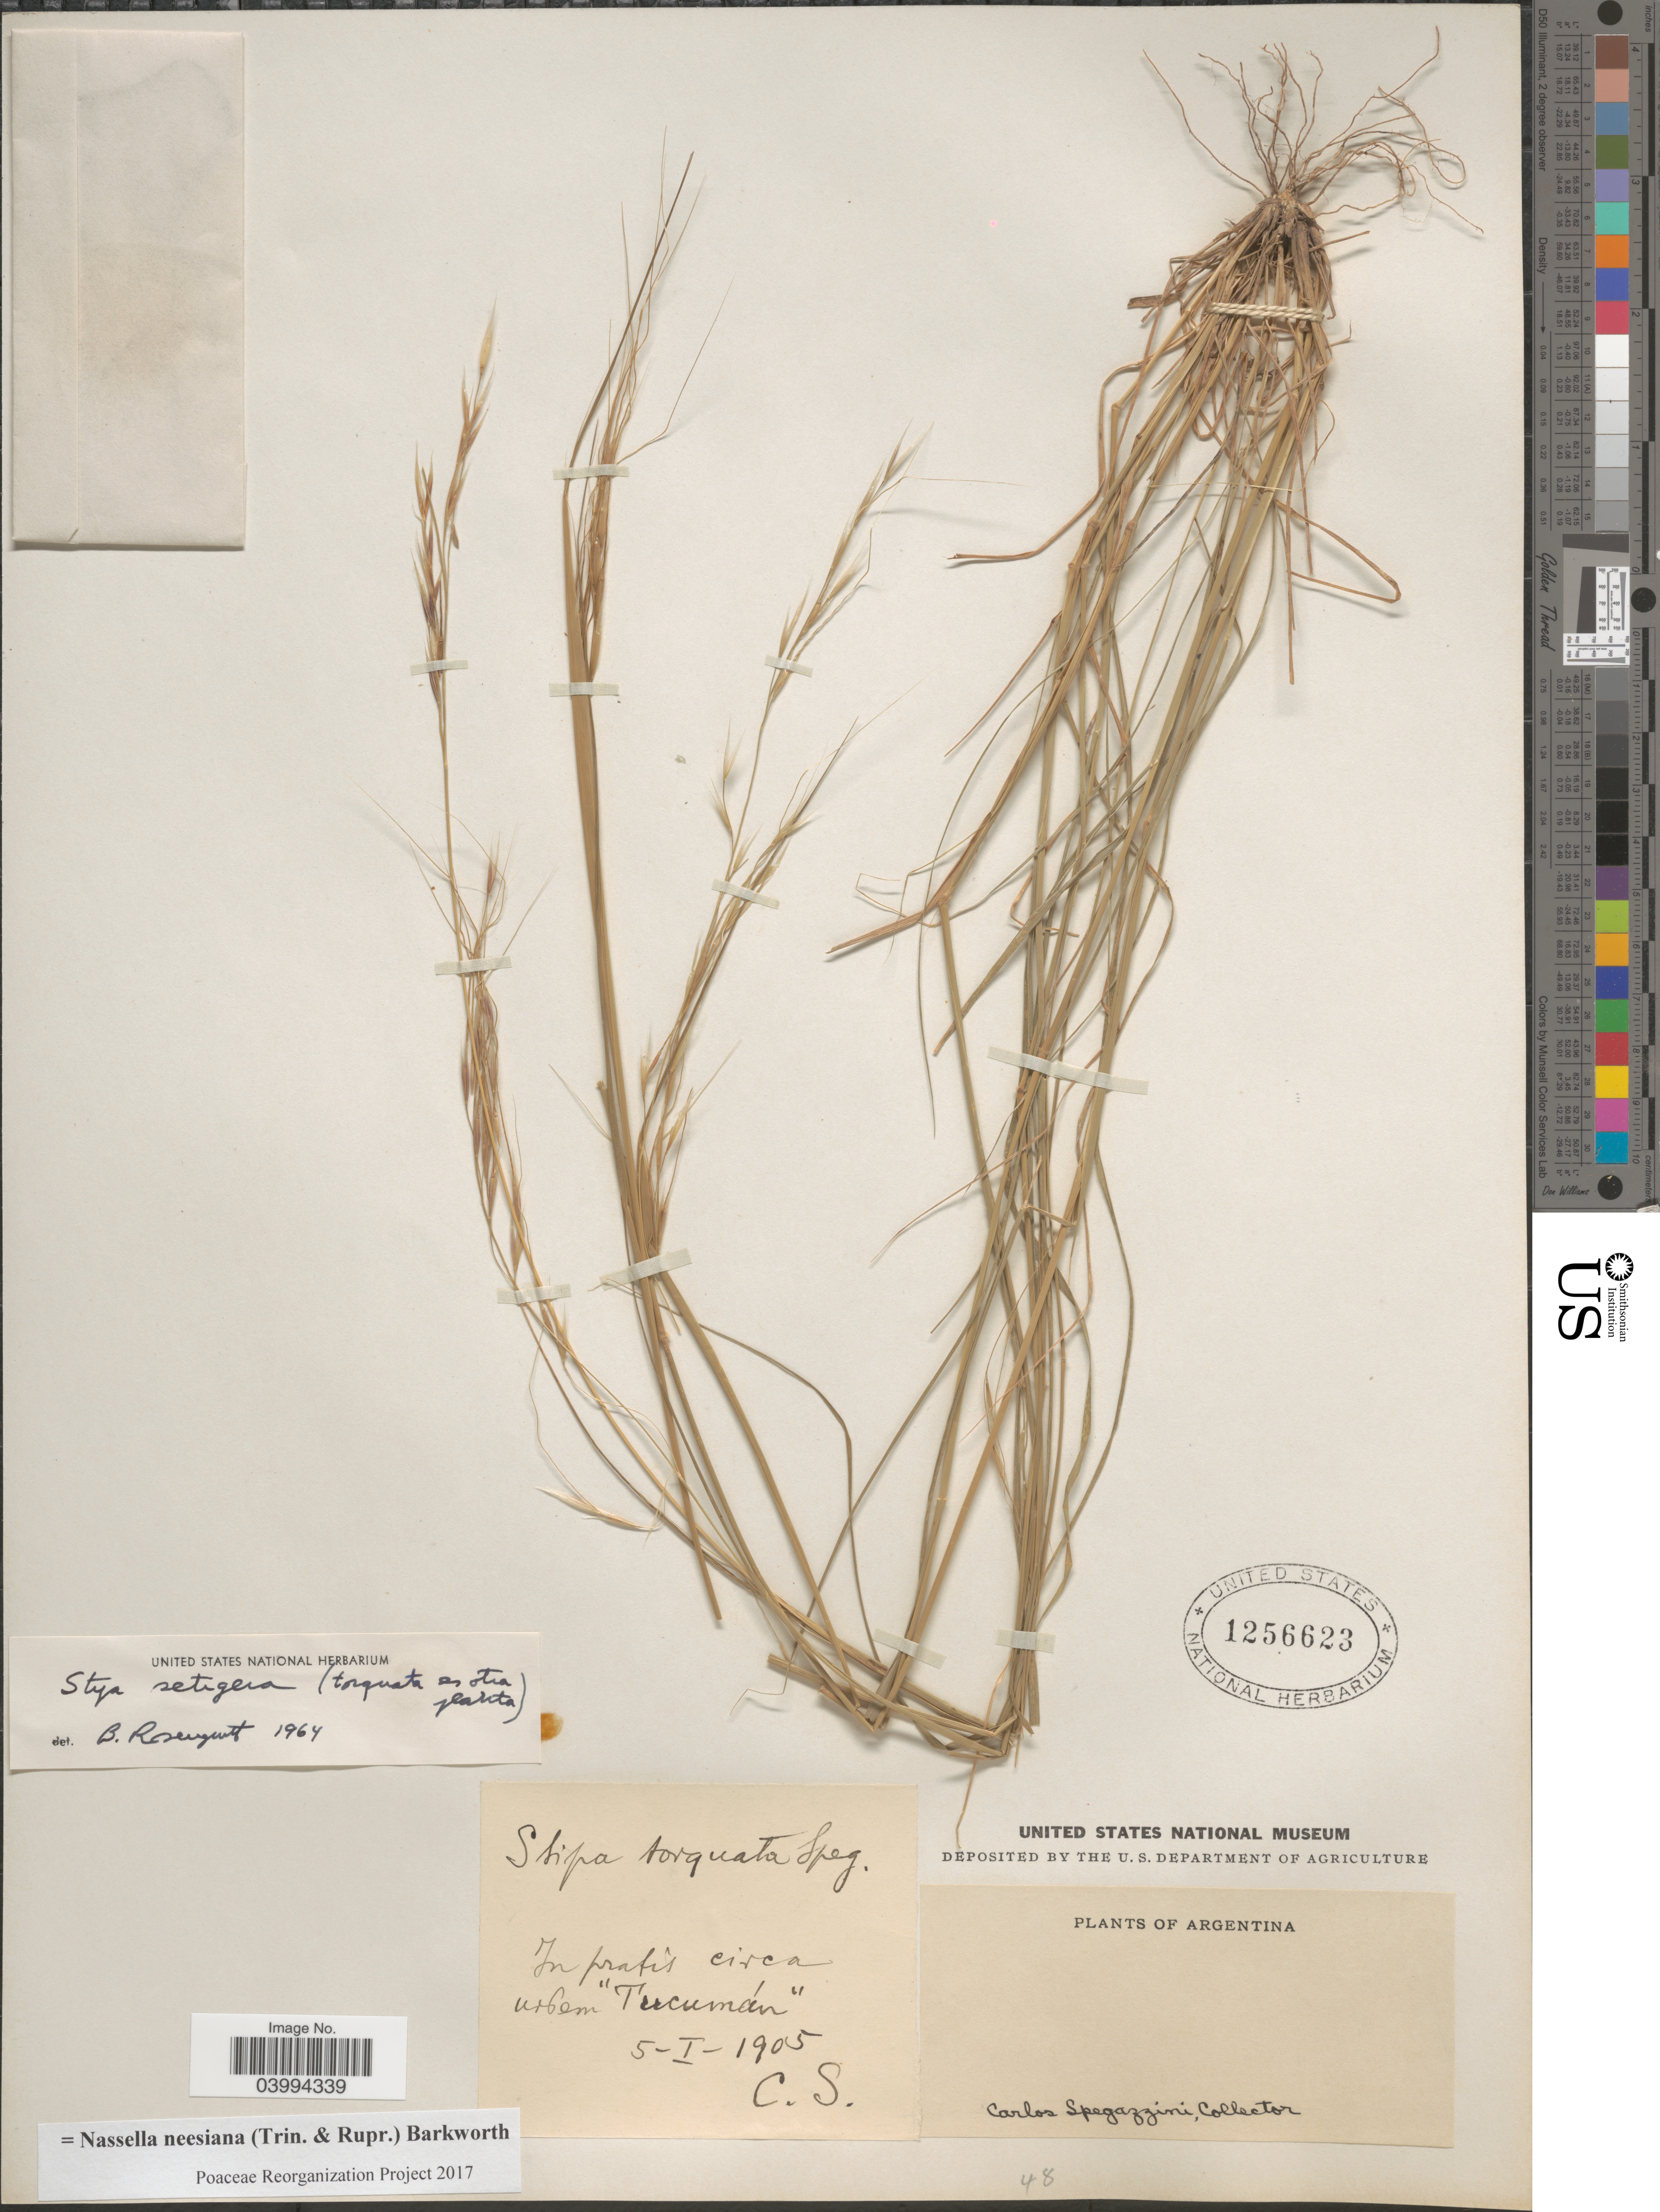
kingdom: Plantae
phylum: Tracheophyta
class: Liliopsida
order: Poales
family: Poaceae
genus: Nassella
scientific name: Nassella neesiana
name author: (Trin. & Rupr.) Barkworth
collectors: C. L. Spegazzini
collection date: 1905-01-05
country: Argentina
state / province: Tucuman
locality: In pratis circa urbem "Tucumán".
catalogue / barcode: US 1256623